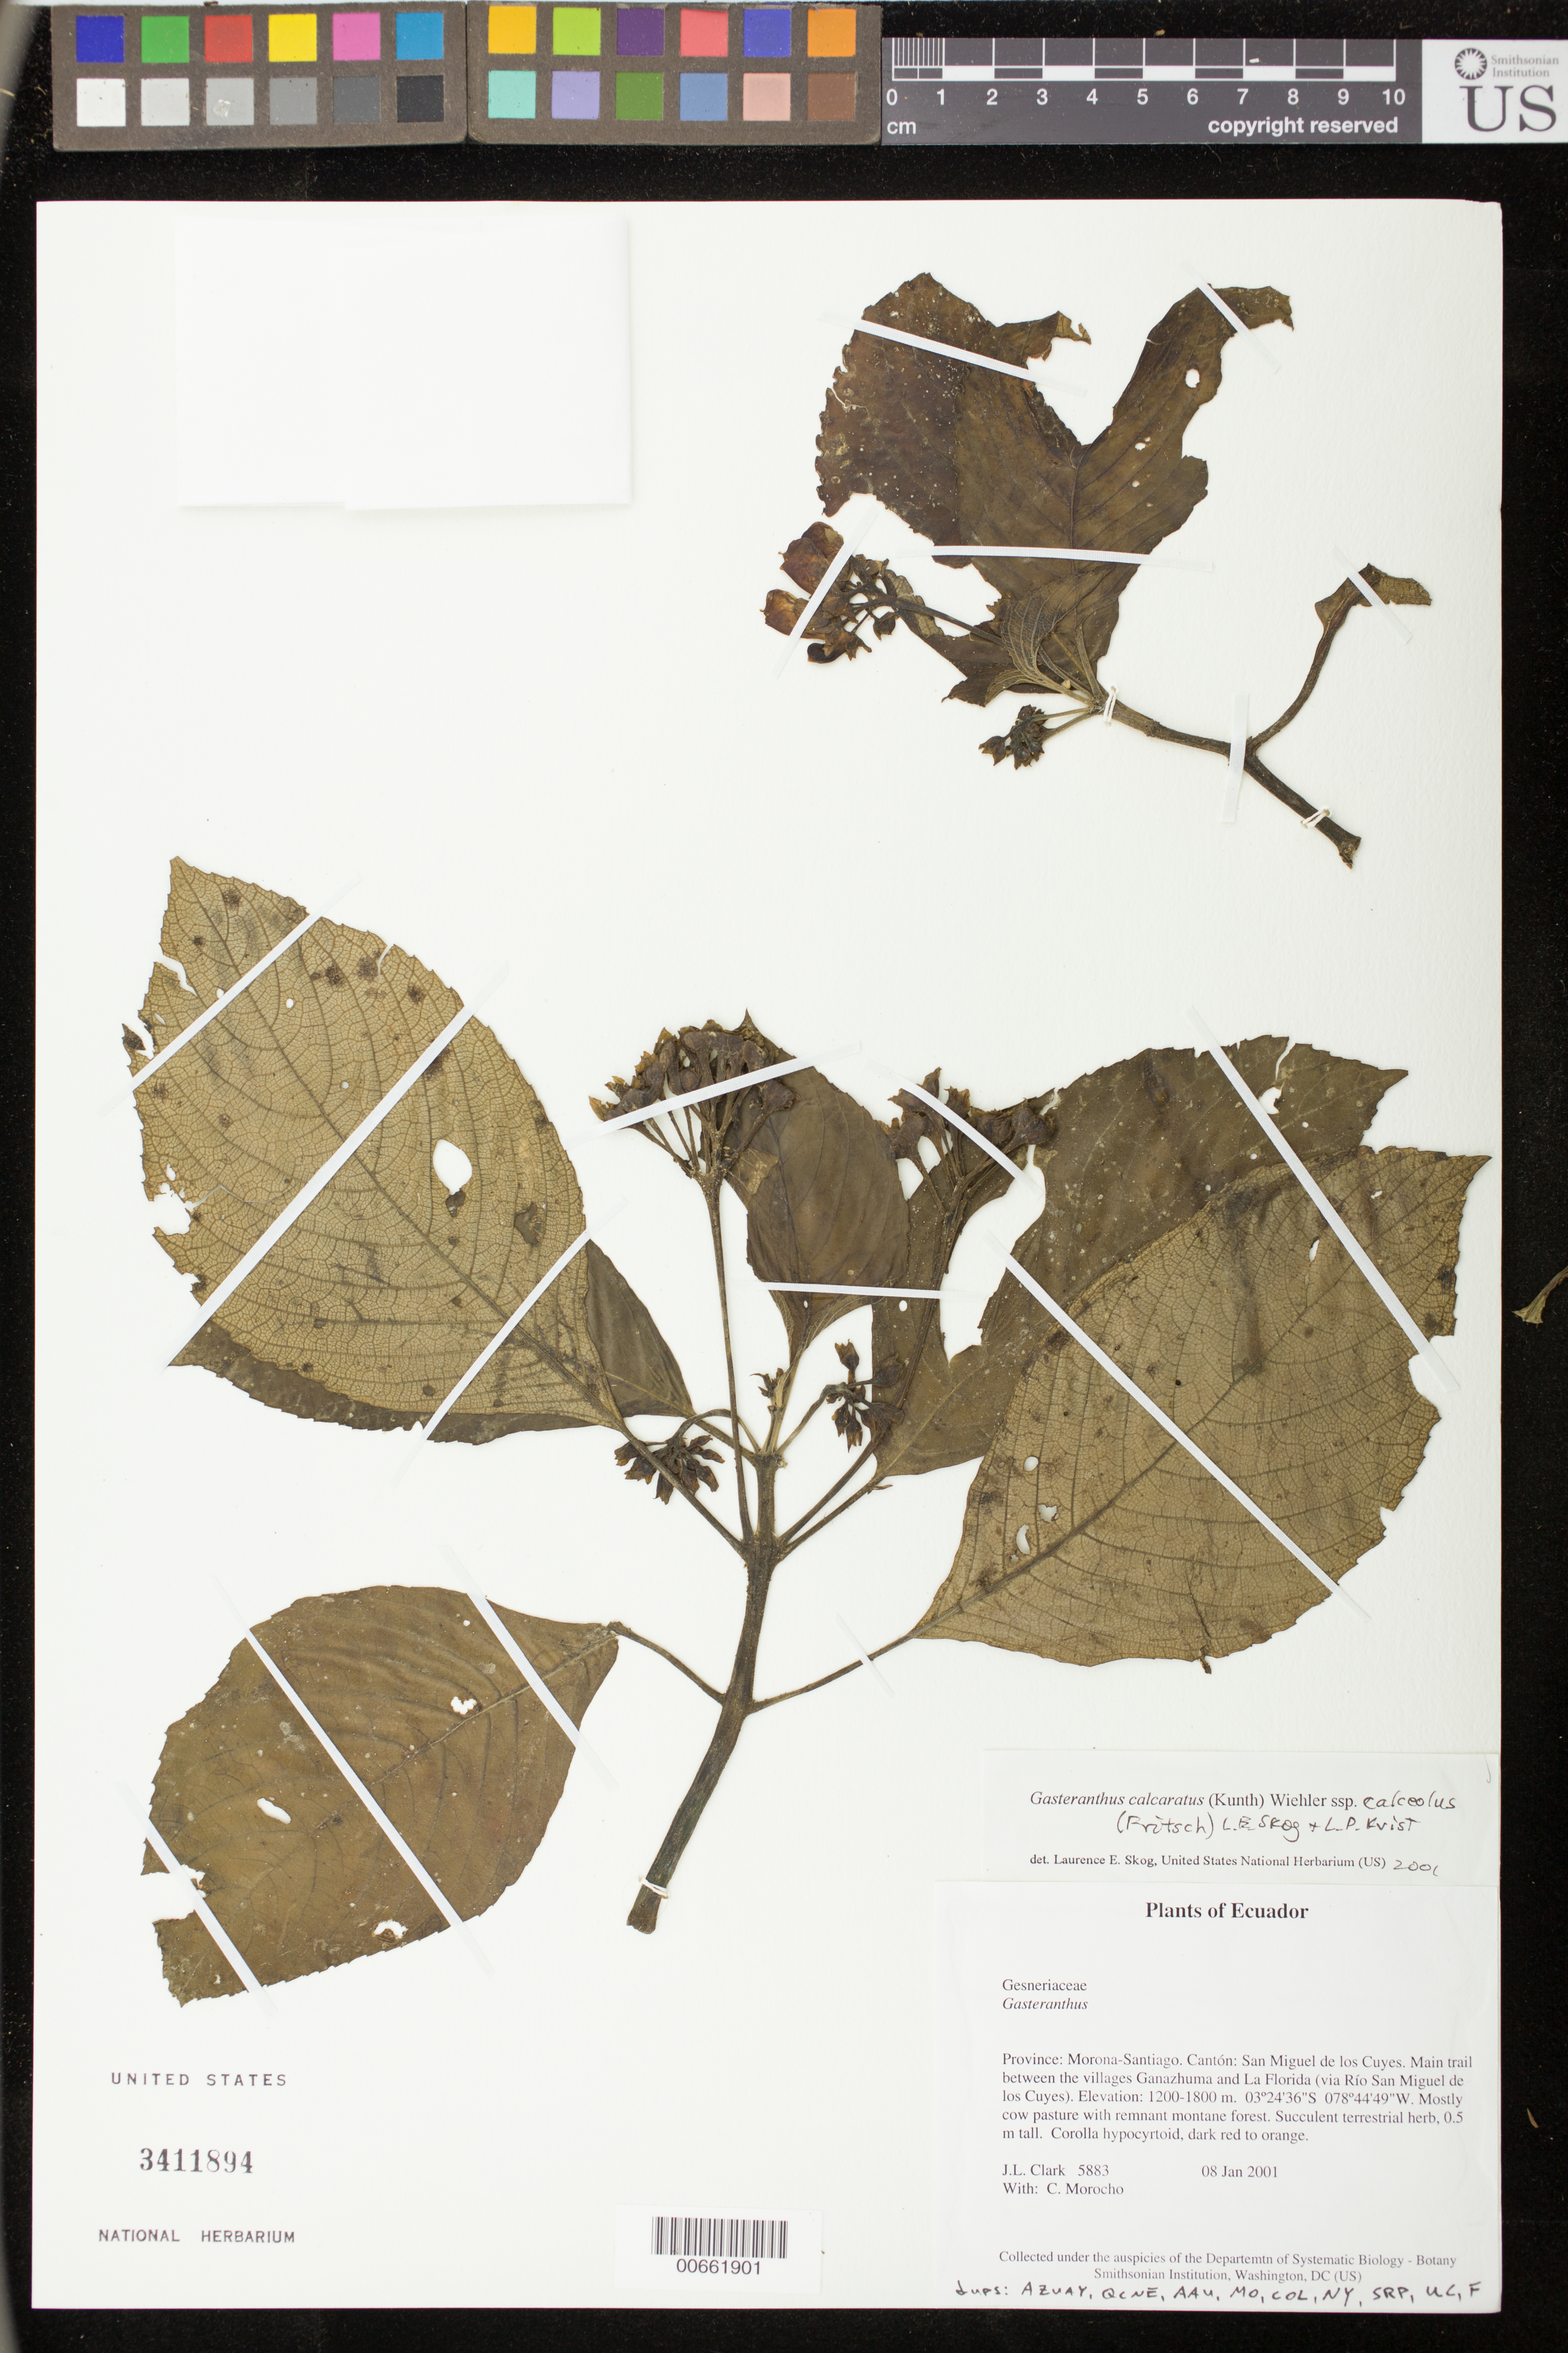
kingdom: Plantae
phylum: Tracheophyta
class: Magnoliopsida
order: Lamiales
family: Gesneriaceae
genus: Gasteranthus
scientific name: Gasteranthus calcaratus subsp. calceolus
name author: (Fritsch) L.E. Skog & L.P. Kvist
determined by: Skog, Laurence E.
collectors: J. L. Clark & C. Morocho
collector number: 5883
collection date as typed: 08 Jan 2001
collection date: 2001-01-08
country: Ecuador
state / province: Morona-Santiago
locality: Cantón: San Miguel de los Cuyes. Main trail between the villages Ganazhuma and La Florida (via Río San Miguel de los Cuyes).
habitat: Mostly cow pasture with remnant montane forest.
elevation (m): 1200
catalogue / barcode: US 3411894